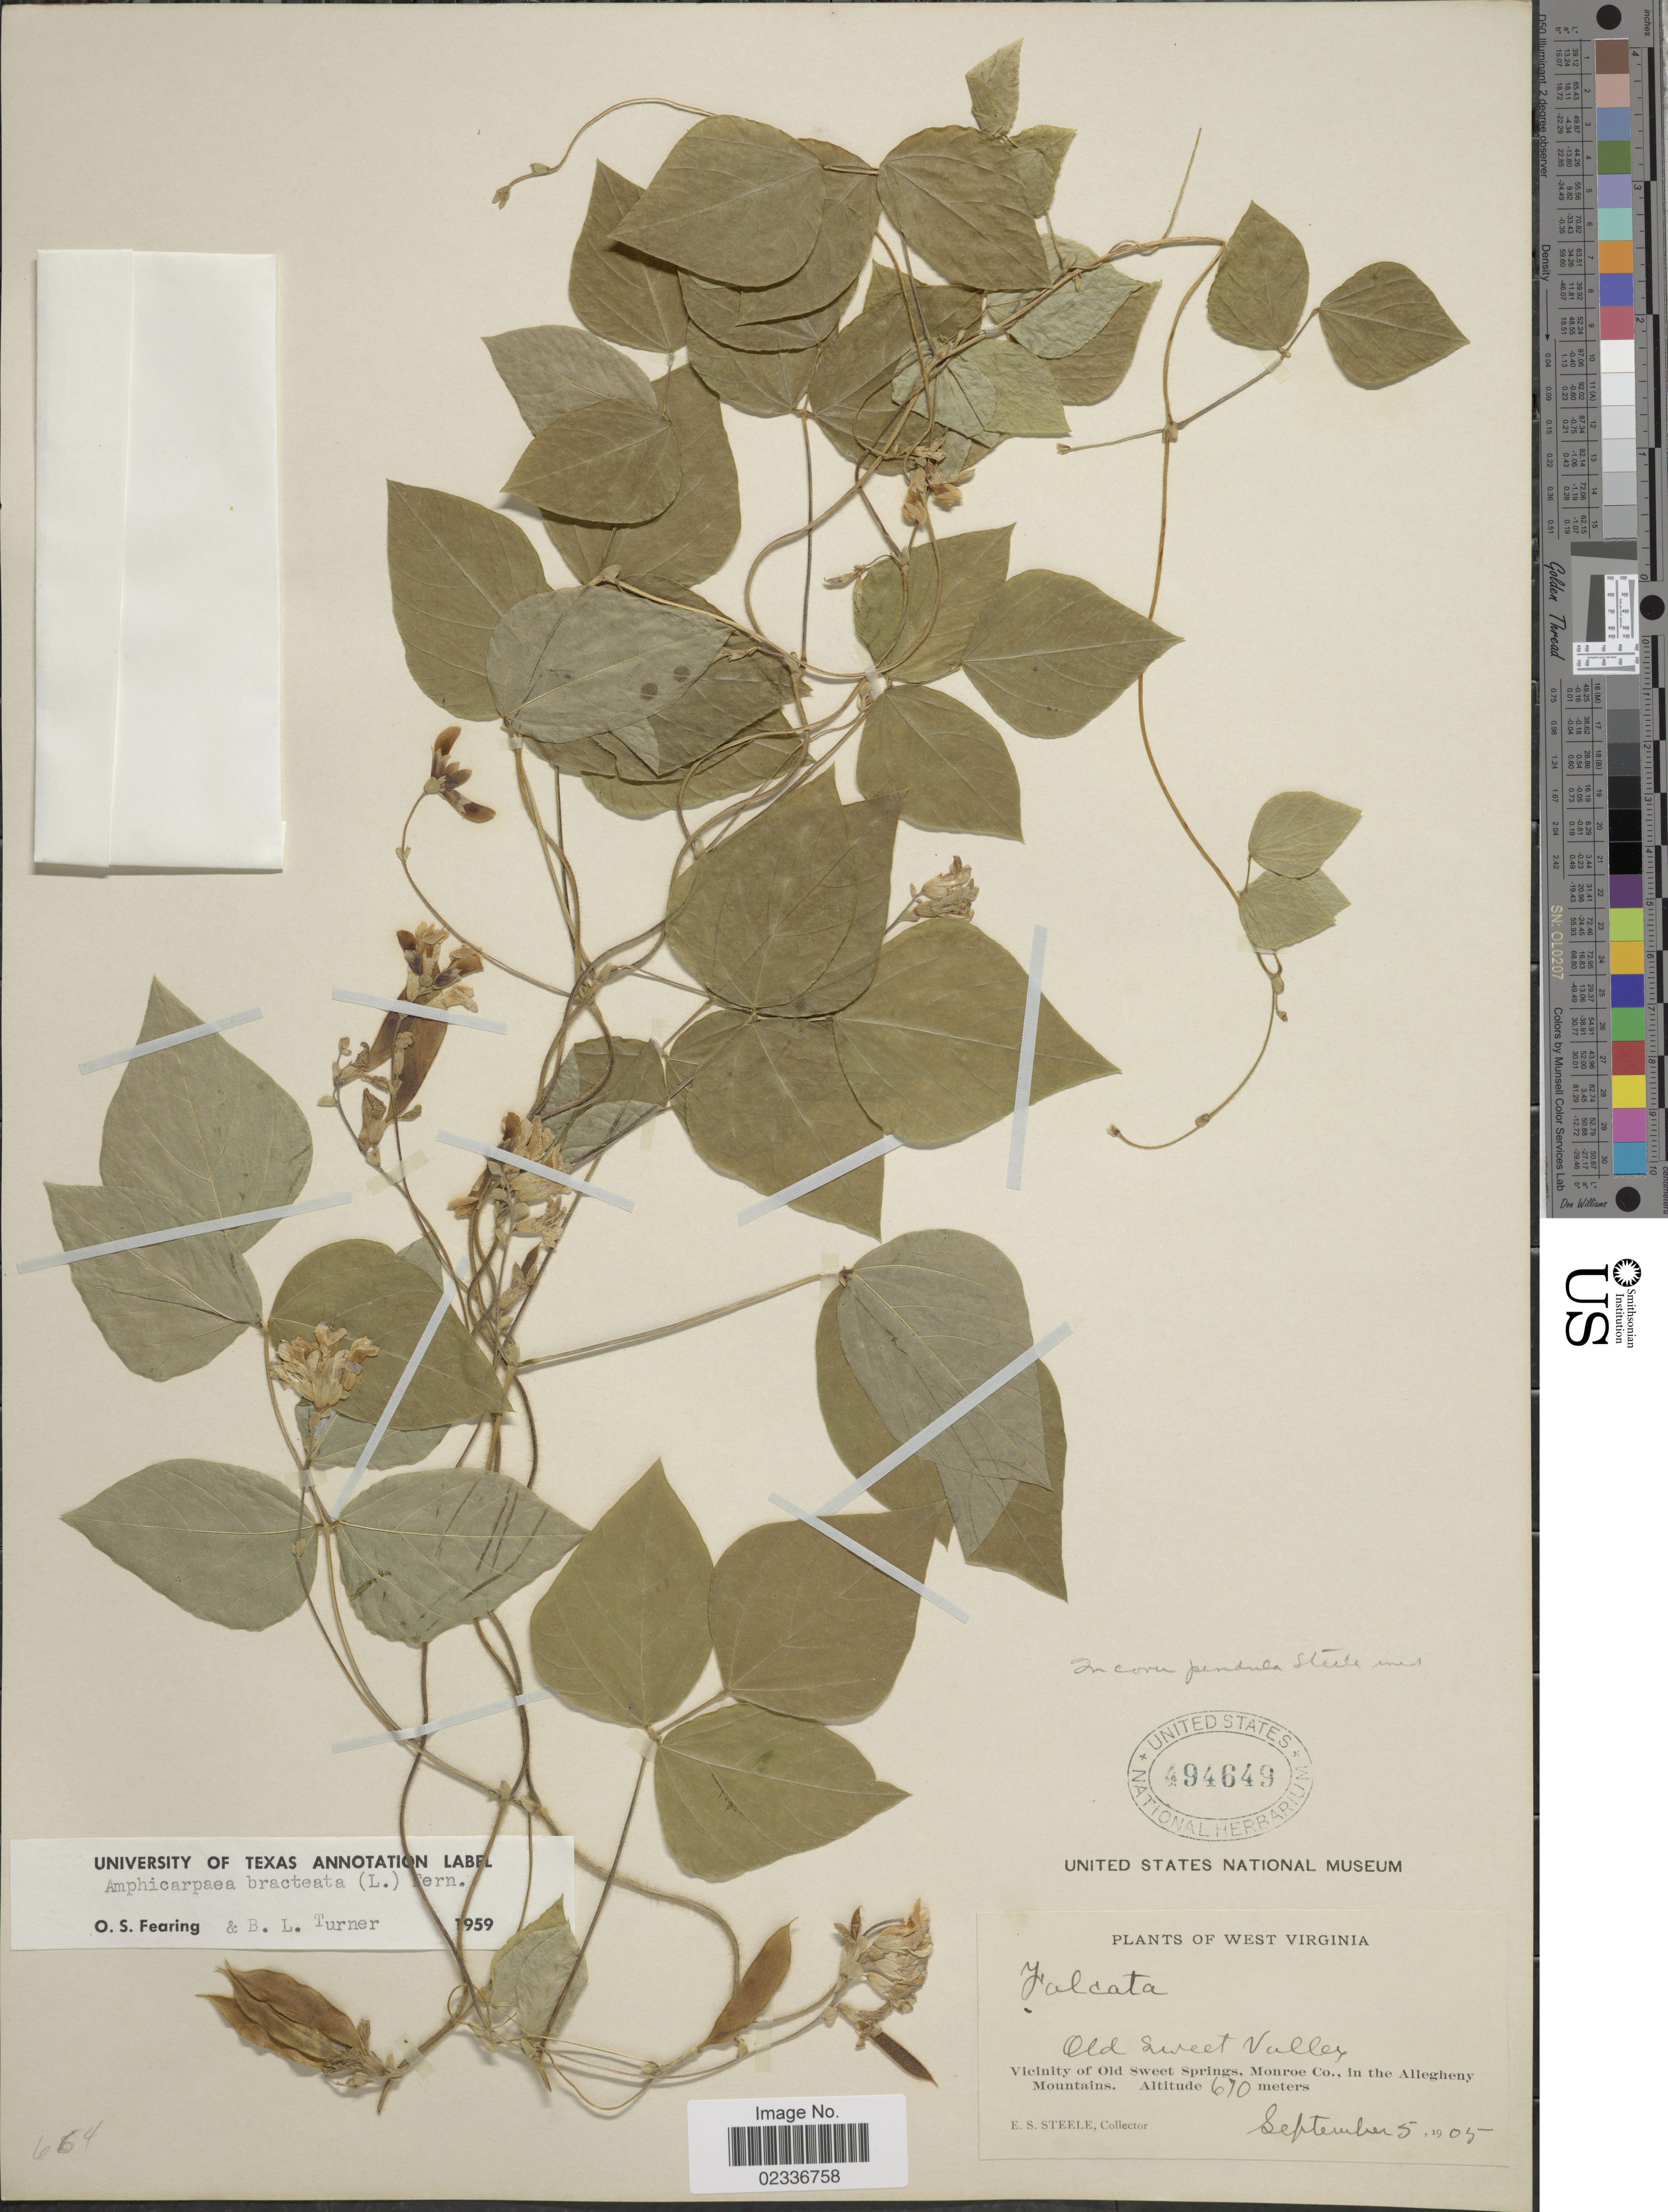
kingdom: Plantae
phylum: Tracheophyta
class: Magnoliopsida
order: Fabales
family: Fabaceae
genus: Amphicarpaea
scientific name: Amphicarpaea bracteata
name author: (L.) Fernald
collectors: E. Steele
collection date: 1905-09-05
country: United States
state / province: West Virginia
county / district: Monroe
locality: Old Sweet valley, vicinity of Old Sweet Springs, Monroe Co., in the Allegheny Mountains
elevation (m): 670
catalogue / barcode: US 494649